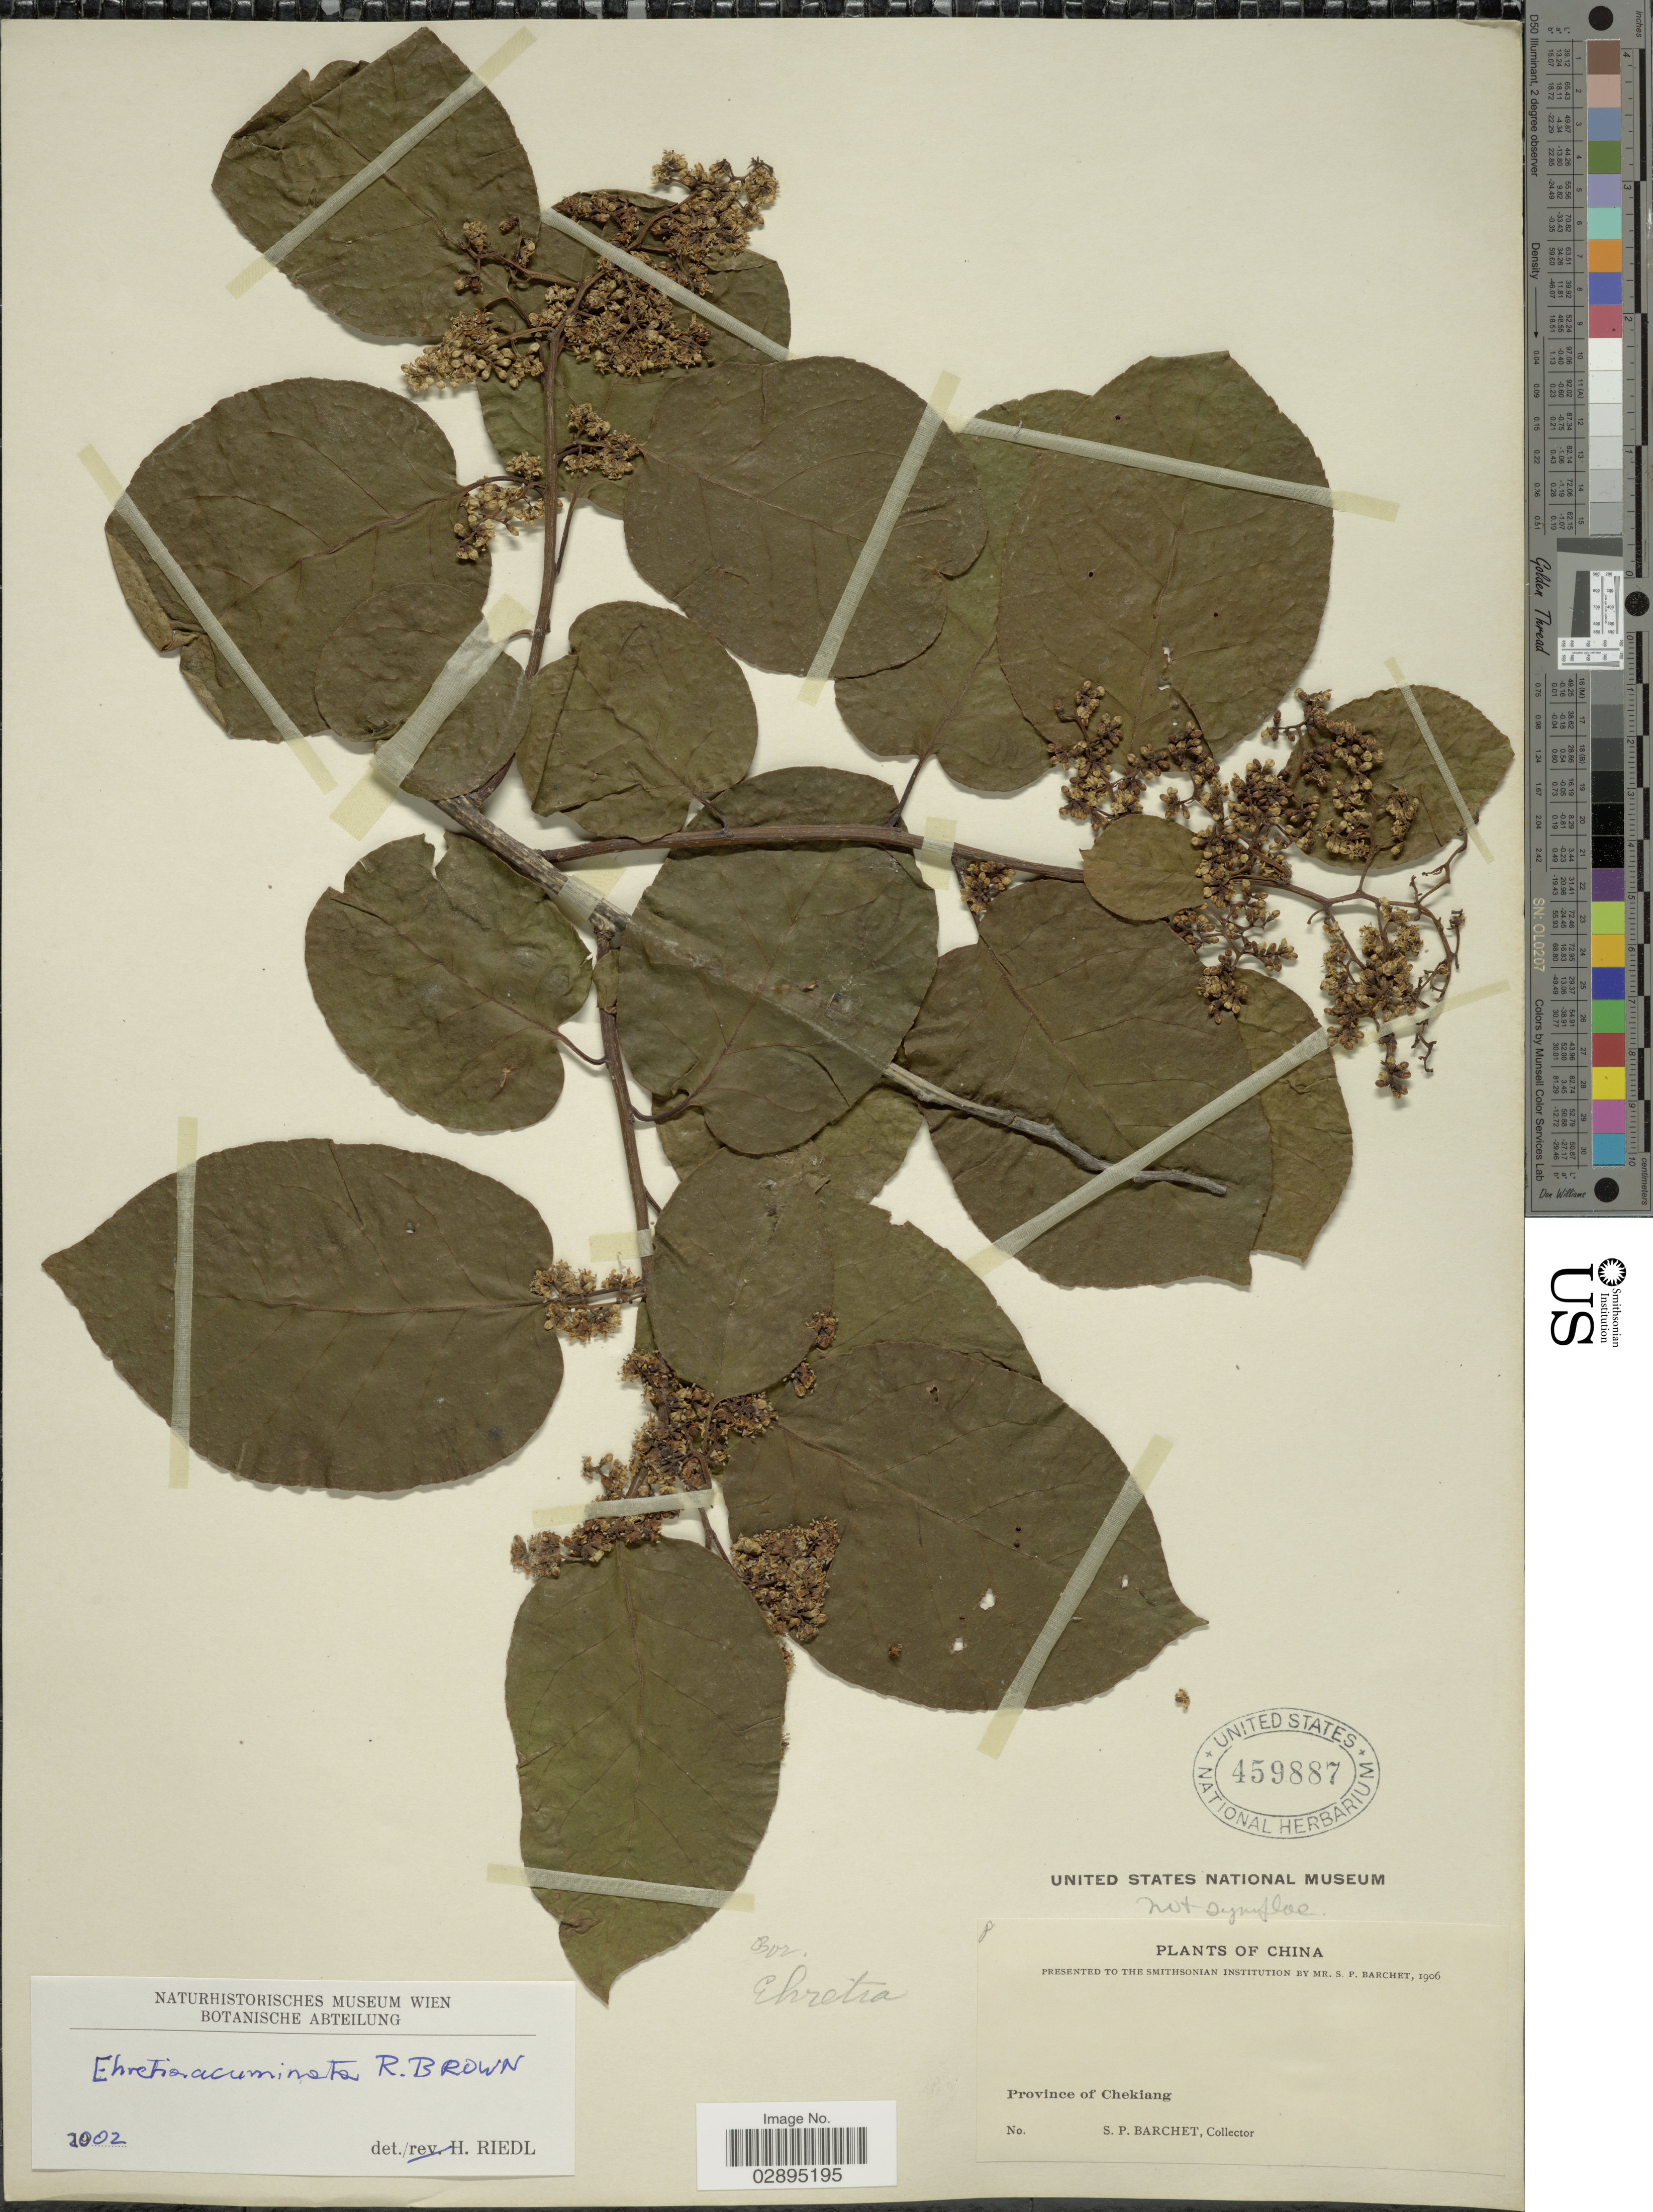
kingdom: Plantae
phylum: Tracheophyta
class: Magnoliopsida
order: Boraginales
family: Ehretiaceae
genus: Ehretia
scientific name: Ehretia acuminata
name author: R. Br.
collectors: S. P. Barchet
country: China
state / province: Zhejiang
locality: Province of Chekiang.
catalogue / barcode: US 459887